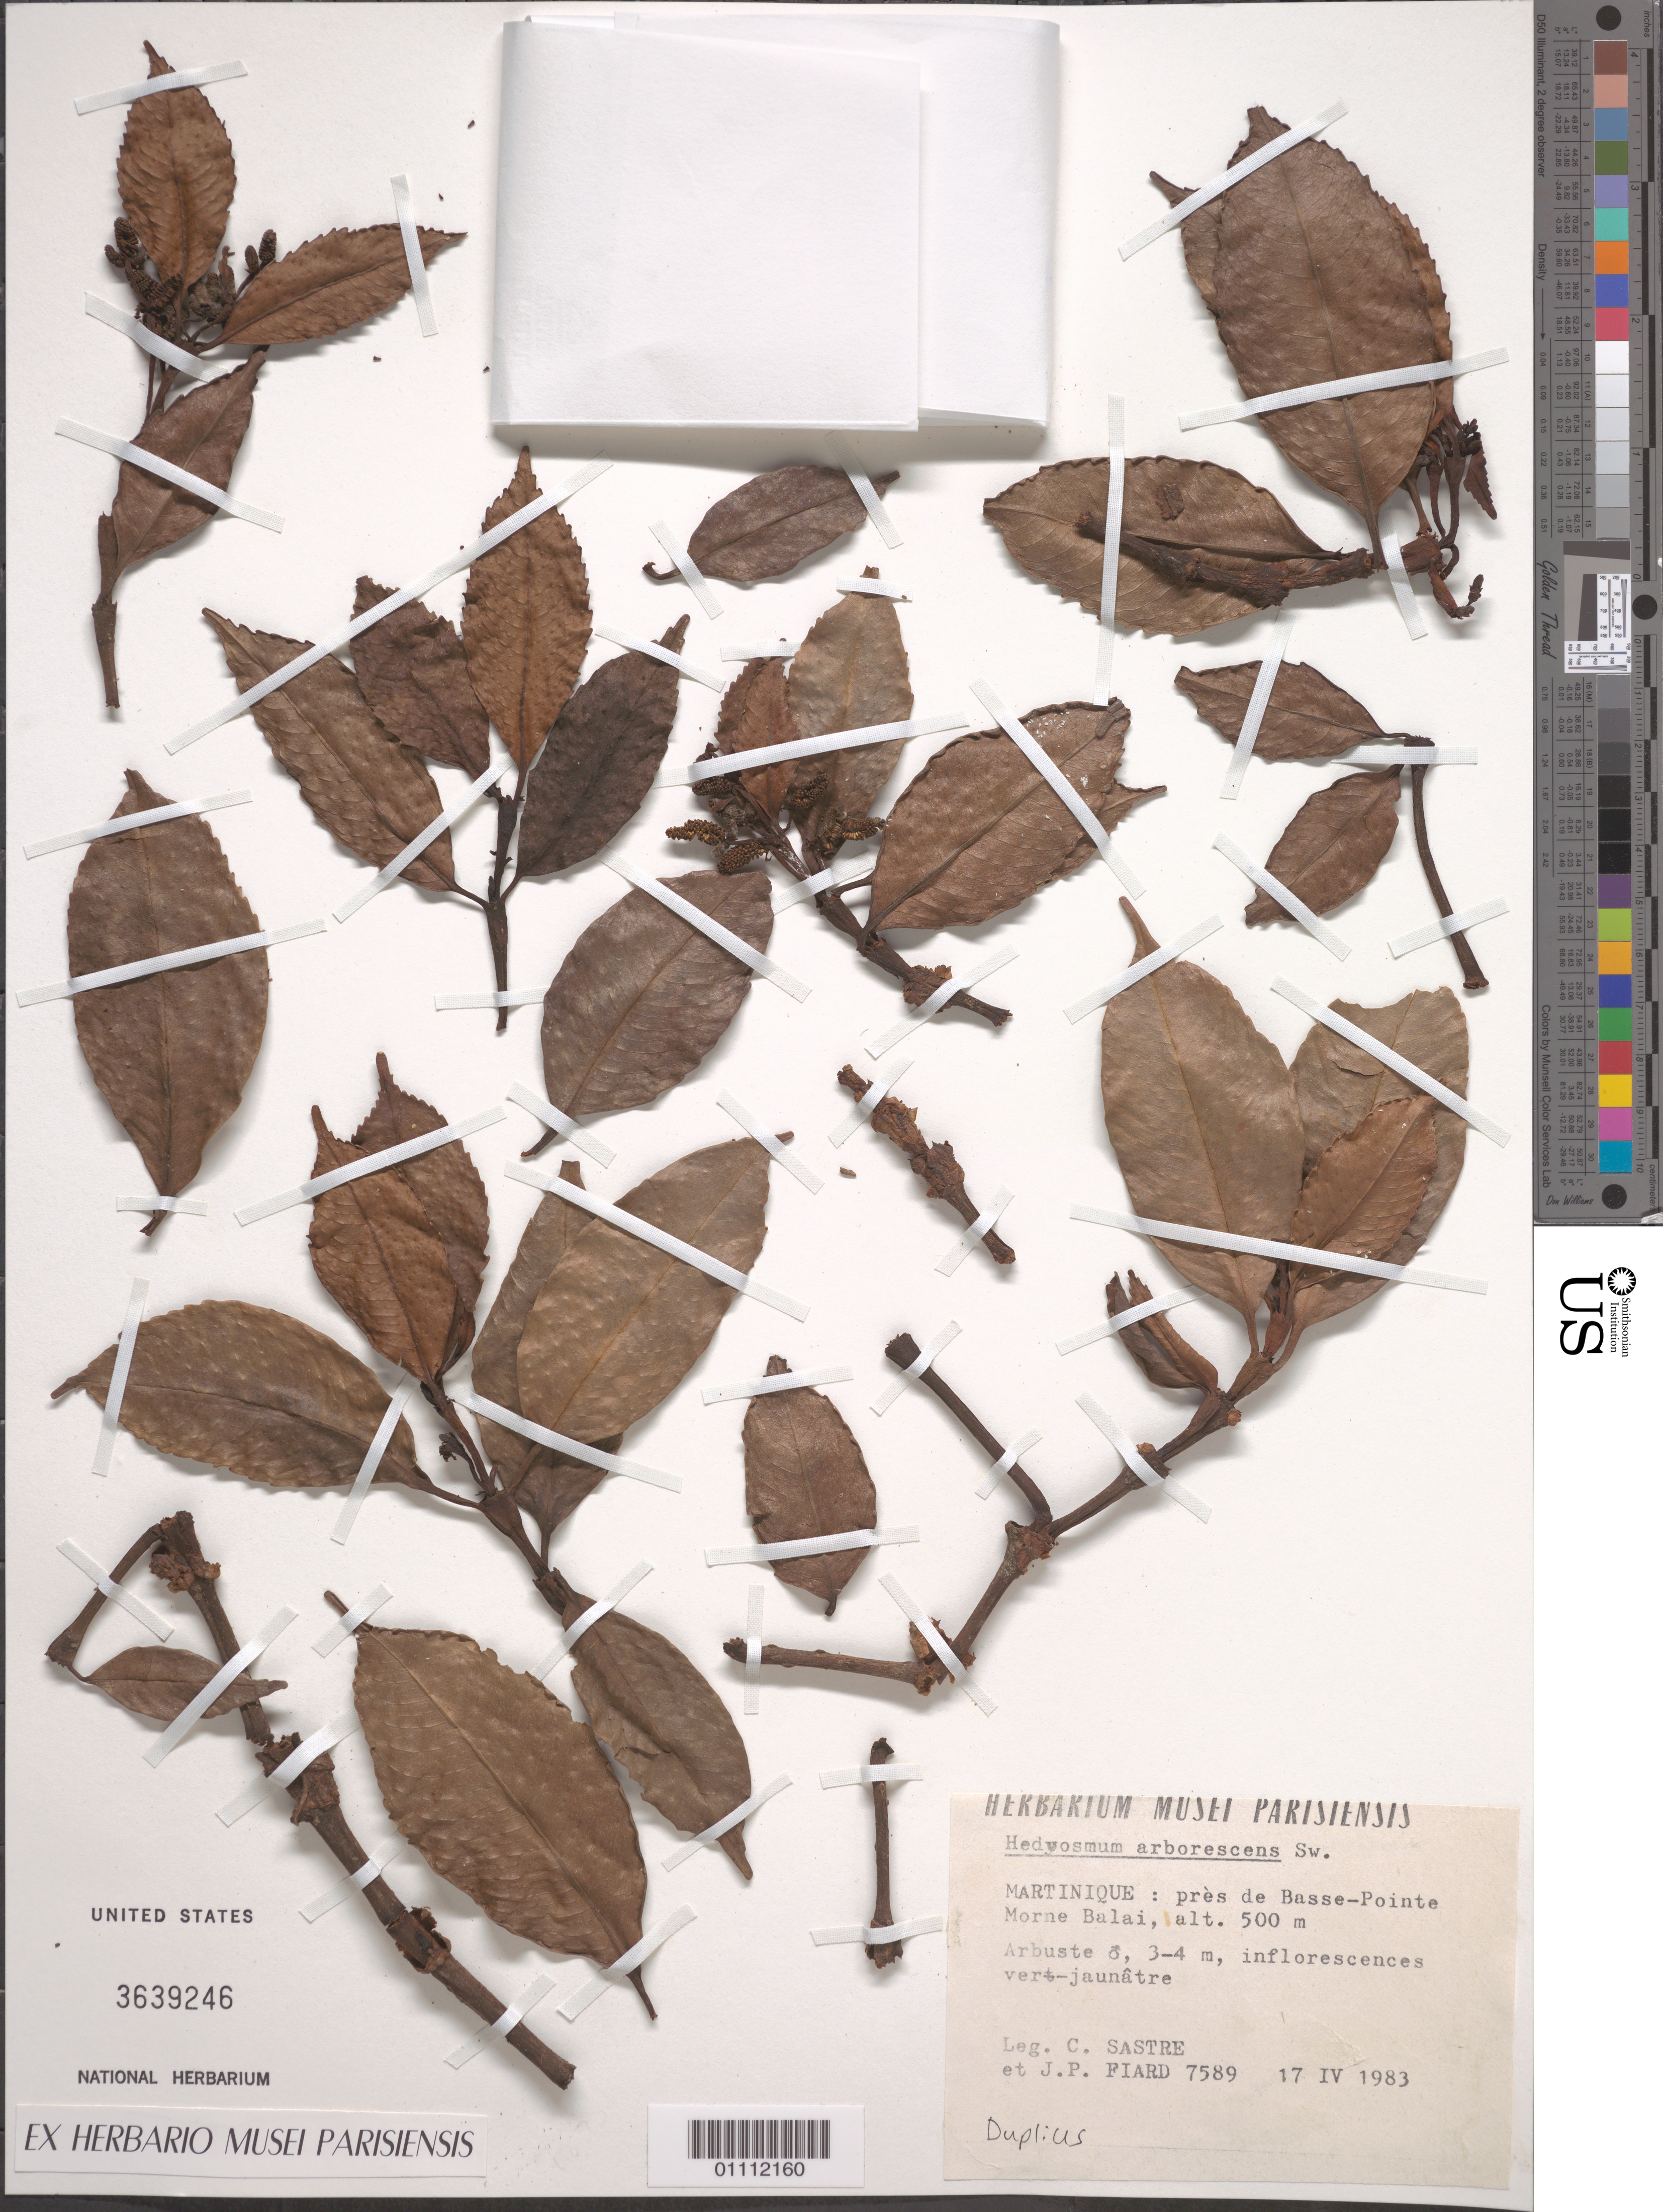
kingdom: Plantae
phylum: Tracheophyta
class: Magnoliopsida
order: Chloranthales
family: Chloranthaceae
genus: Hedyosmum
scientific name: Hedyosmum arborescens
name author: Sw.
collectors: C. H. L. Sastre & J.-P. Fiard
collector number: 7589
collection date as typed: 17 Apr 1983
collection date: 1983-04-17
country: Martinique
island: Martinique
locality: Basse-Pointe, Morne Balai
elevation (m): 500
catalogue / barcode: US 3639246